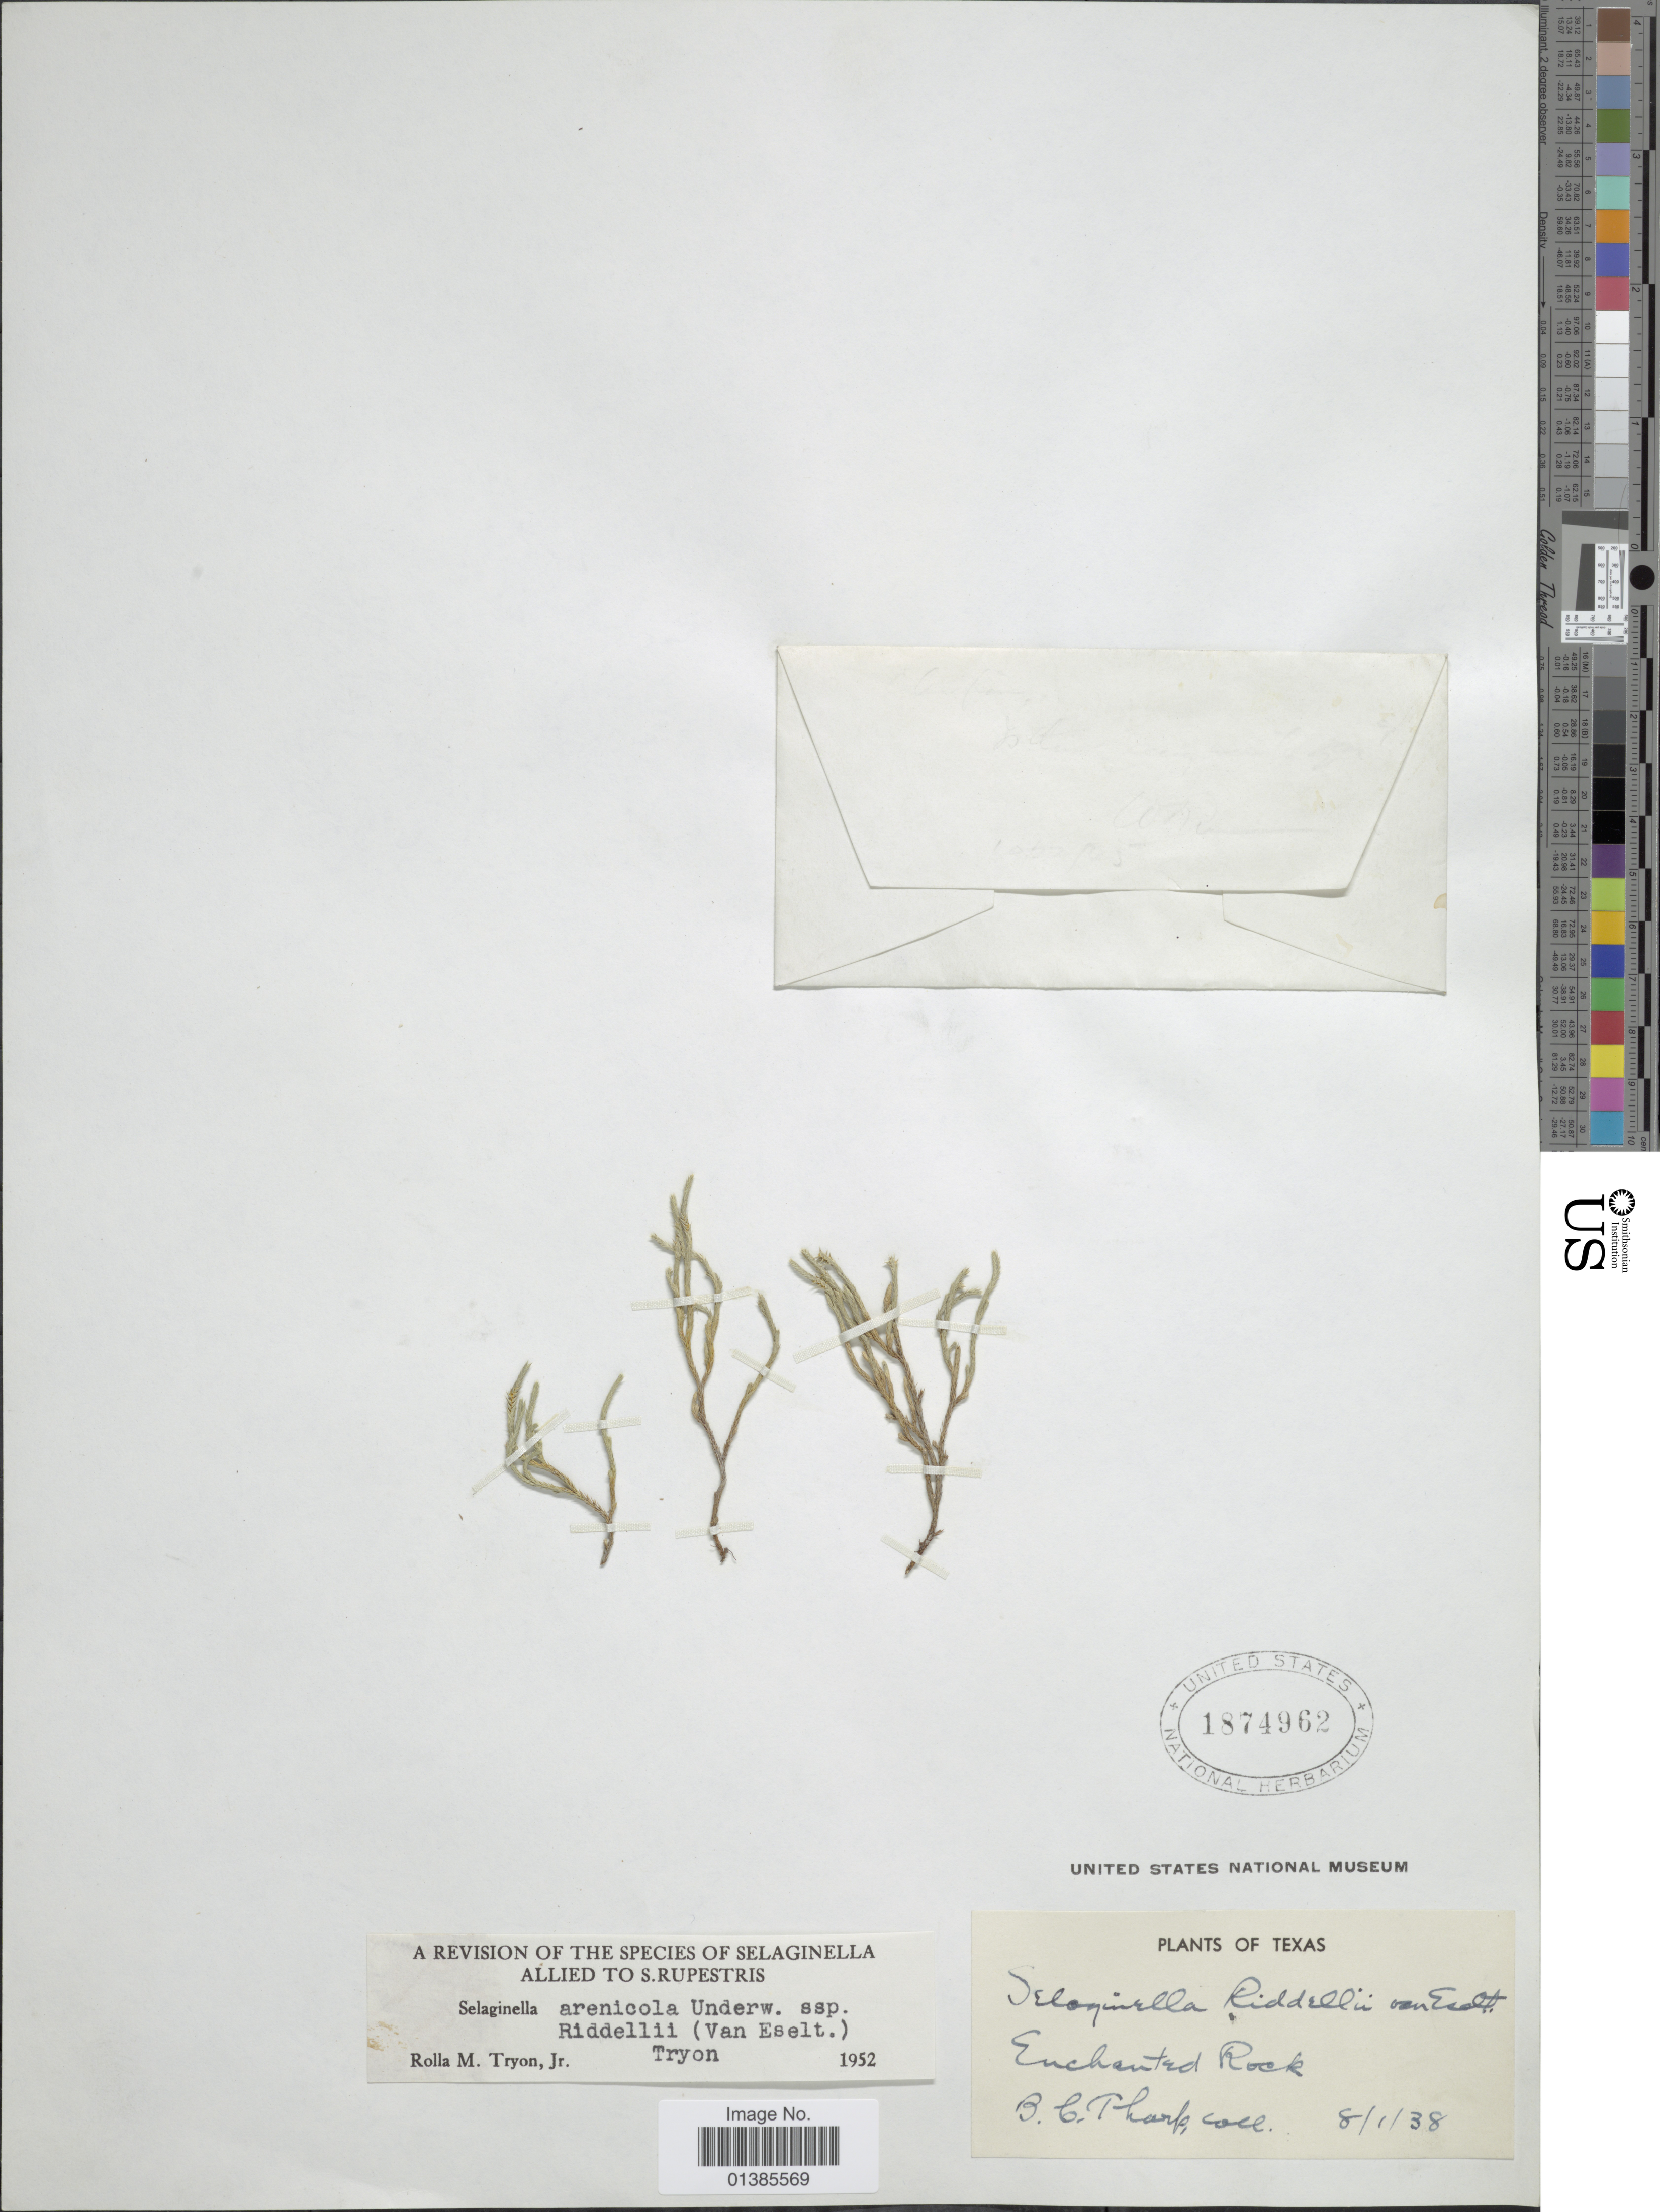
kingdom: Plantae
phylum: Tracheophyta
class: Lycopodiopsida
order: Selaginellales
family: Selaginellaceae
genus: Selaginella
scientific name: Selaginella arenicola subsp. riddellii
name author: (Van Eselt.) R.M. Tryon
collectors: B. C. Tharp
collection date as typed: Transcribed d/m/y: 8/1/38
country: United States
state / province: Texas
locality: Enchanted Rock.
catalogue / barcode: US 1874962